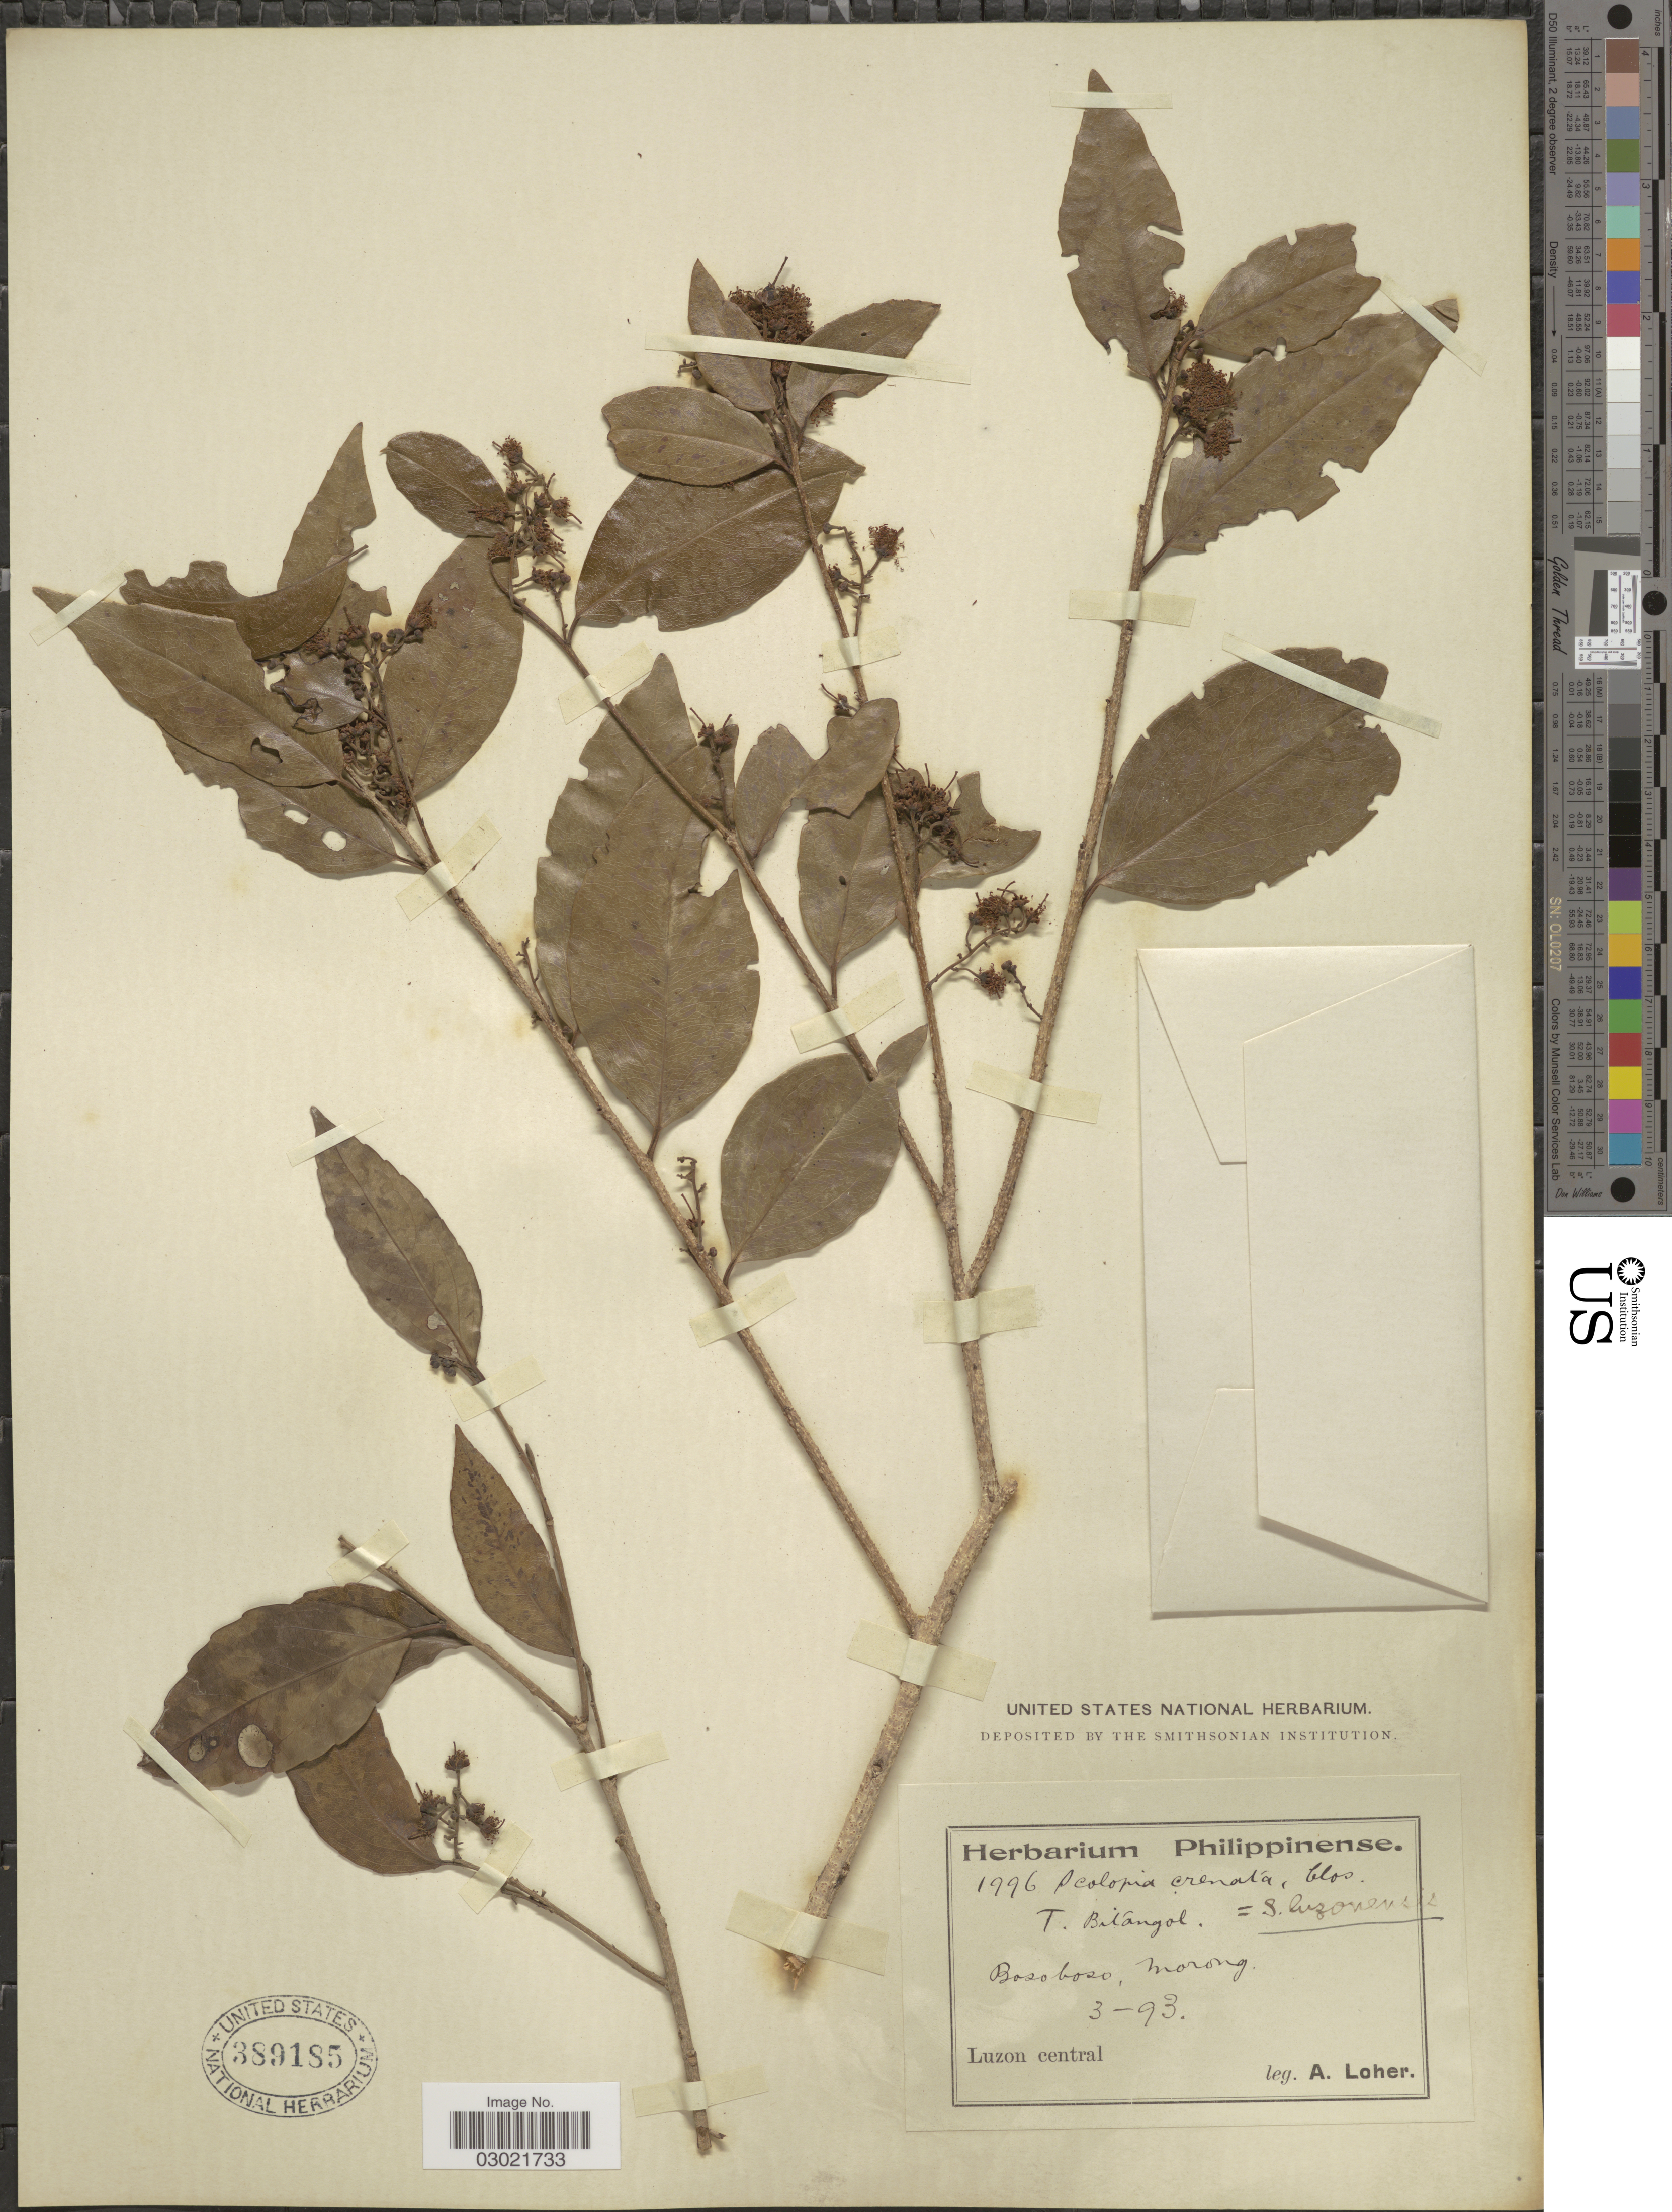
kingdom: Plantae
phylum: Tracheophyta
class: Magnoliopsida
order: Malpighiales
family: Salicaceae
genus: Scolopia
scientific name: Scolopia luzonensis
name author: (C. Presl) Warb.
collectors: A. Loher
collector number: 1996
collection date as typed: Transcribed d/m/y: /3/93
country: Philippines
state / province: Central Luzon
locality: Bosoboso, Morong. Luzon central.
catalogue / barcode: US 389185